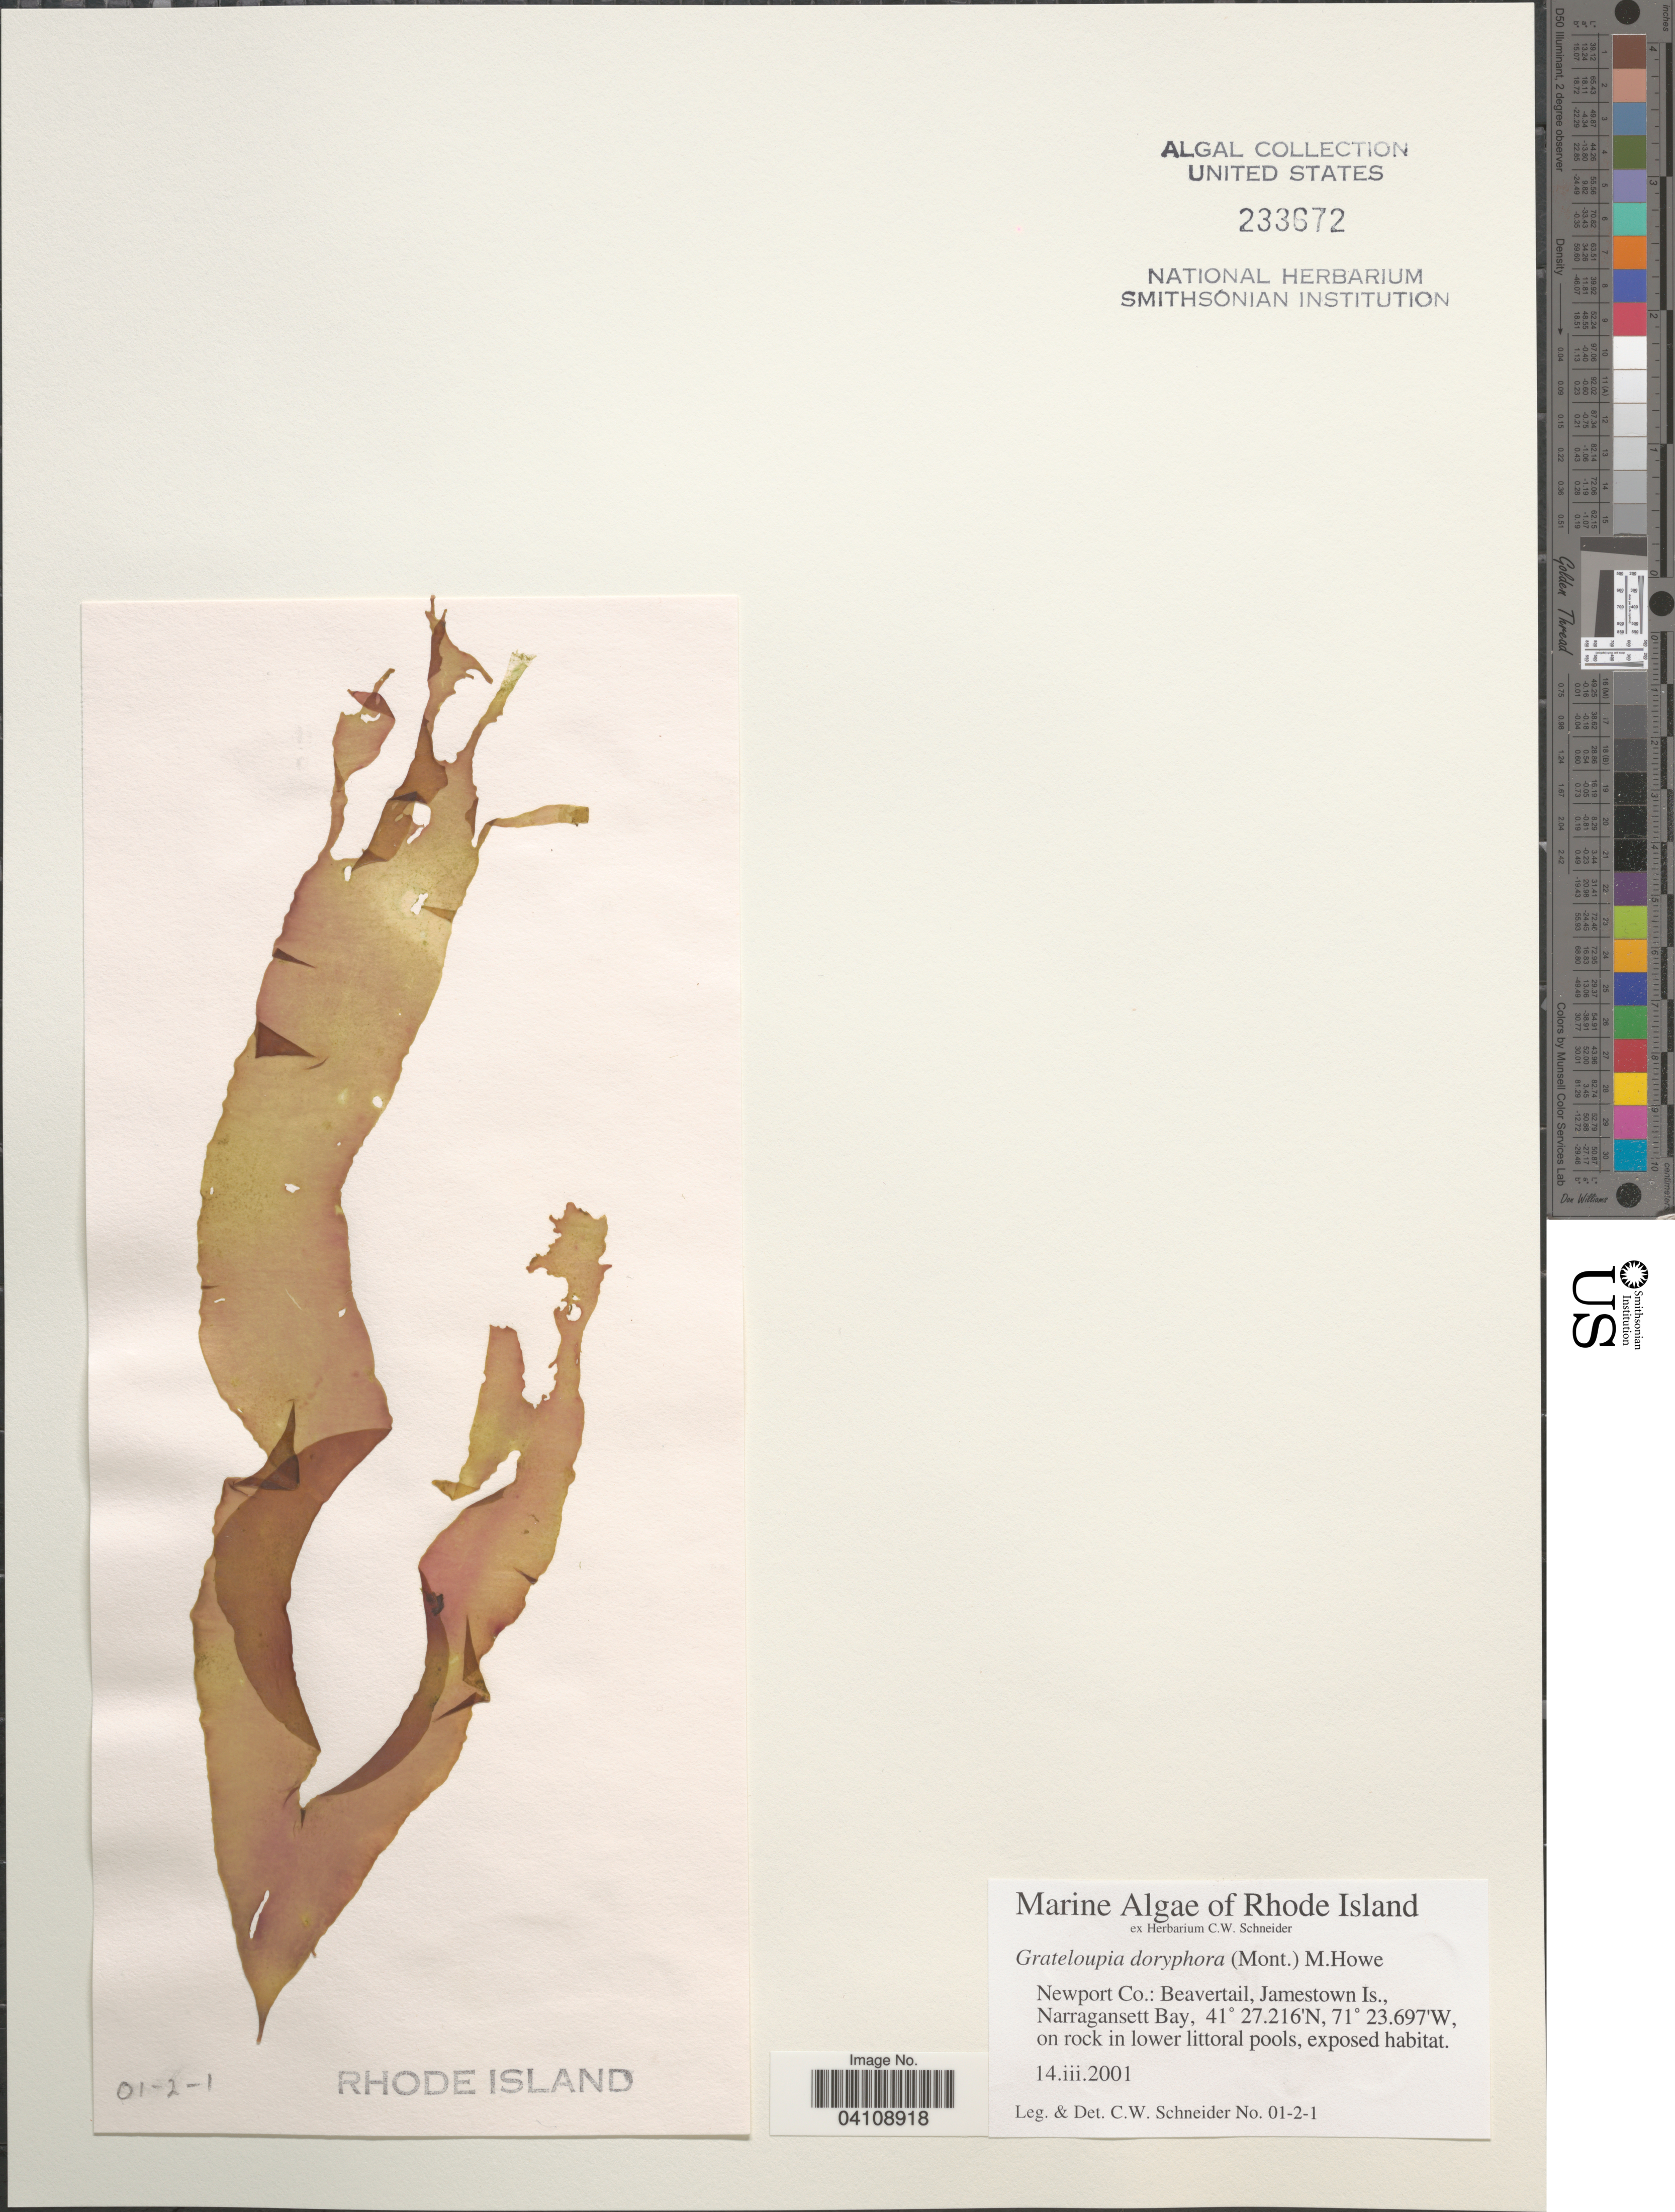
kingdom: Plantae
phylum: Rhodophyta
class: Florideophyceae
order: Halymeniales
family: Halymeniaceae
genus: Grateloupia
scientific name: Grateloupia doryphora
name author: (Mont.) Howe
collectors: C. W.Schneider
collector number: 01-2-1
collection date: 2001-03-14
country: United States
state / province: Rhode Island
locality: Newport Co.: Beavertail, Jamestown Is., Narragansett Bay.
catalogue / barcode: US 233672